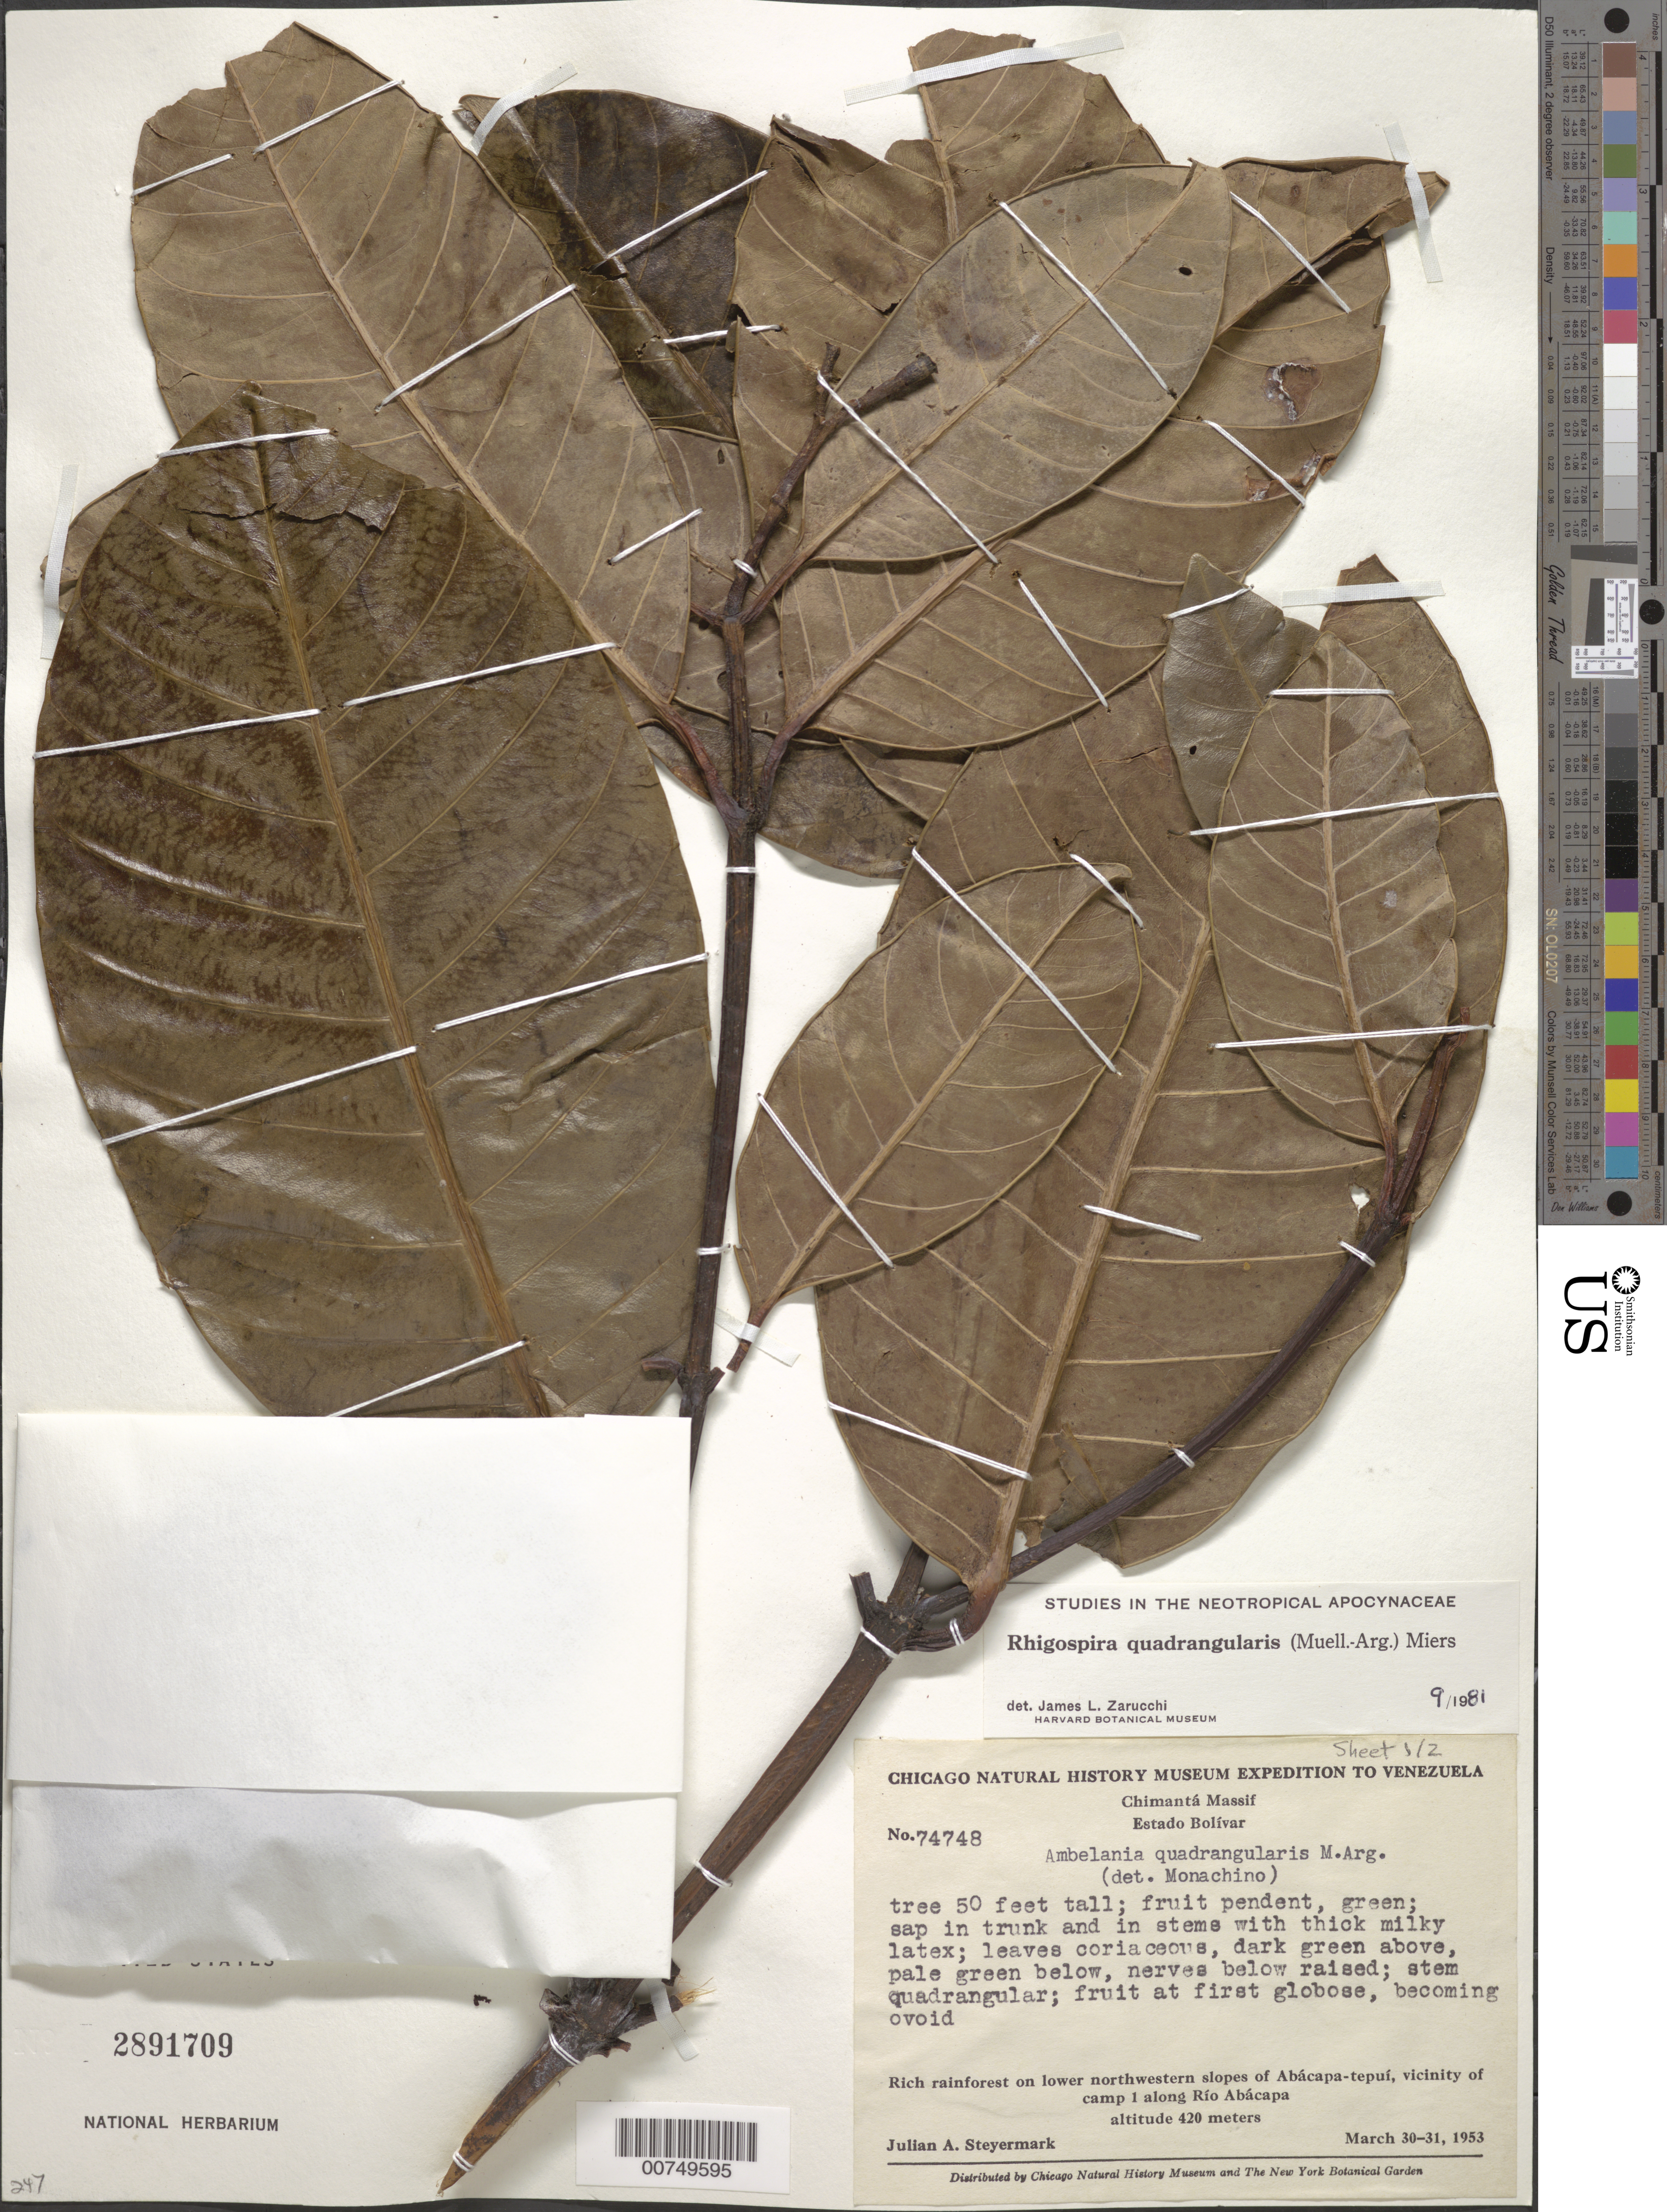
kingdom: Plantae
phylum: Tracheophyta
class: Magnoliopsida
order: Gentianales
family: Apocynaceae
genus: Rhigospira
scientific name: Rhigospira quadrangularis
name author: (Müll. Arg.) Miers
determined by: Zarucchi, J. L.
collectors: J. Steyermark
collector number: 74748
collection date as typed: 30-Mar-53 to 31-Mar-53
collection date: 1953-03-30/1953-03-31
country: Venezuela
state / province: Bolívar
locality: Chimantá Massif, lower NW-slopes of Abácapa-tepuí, vicinity of camp 1 along Río Abácapa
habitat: Rich rainforest along Rio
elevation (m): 420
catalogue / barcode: US 2891709